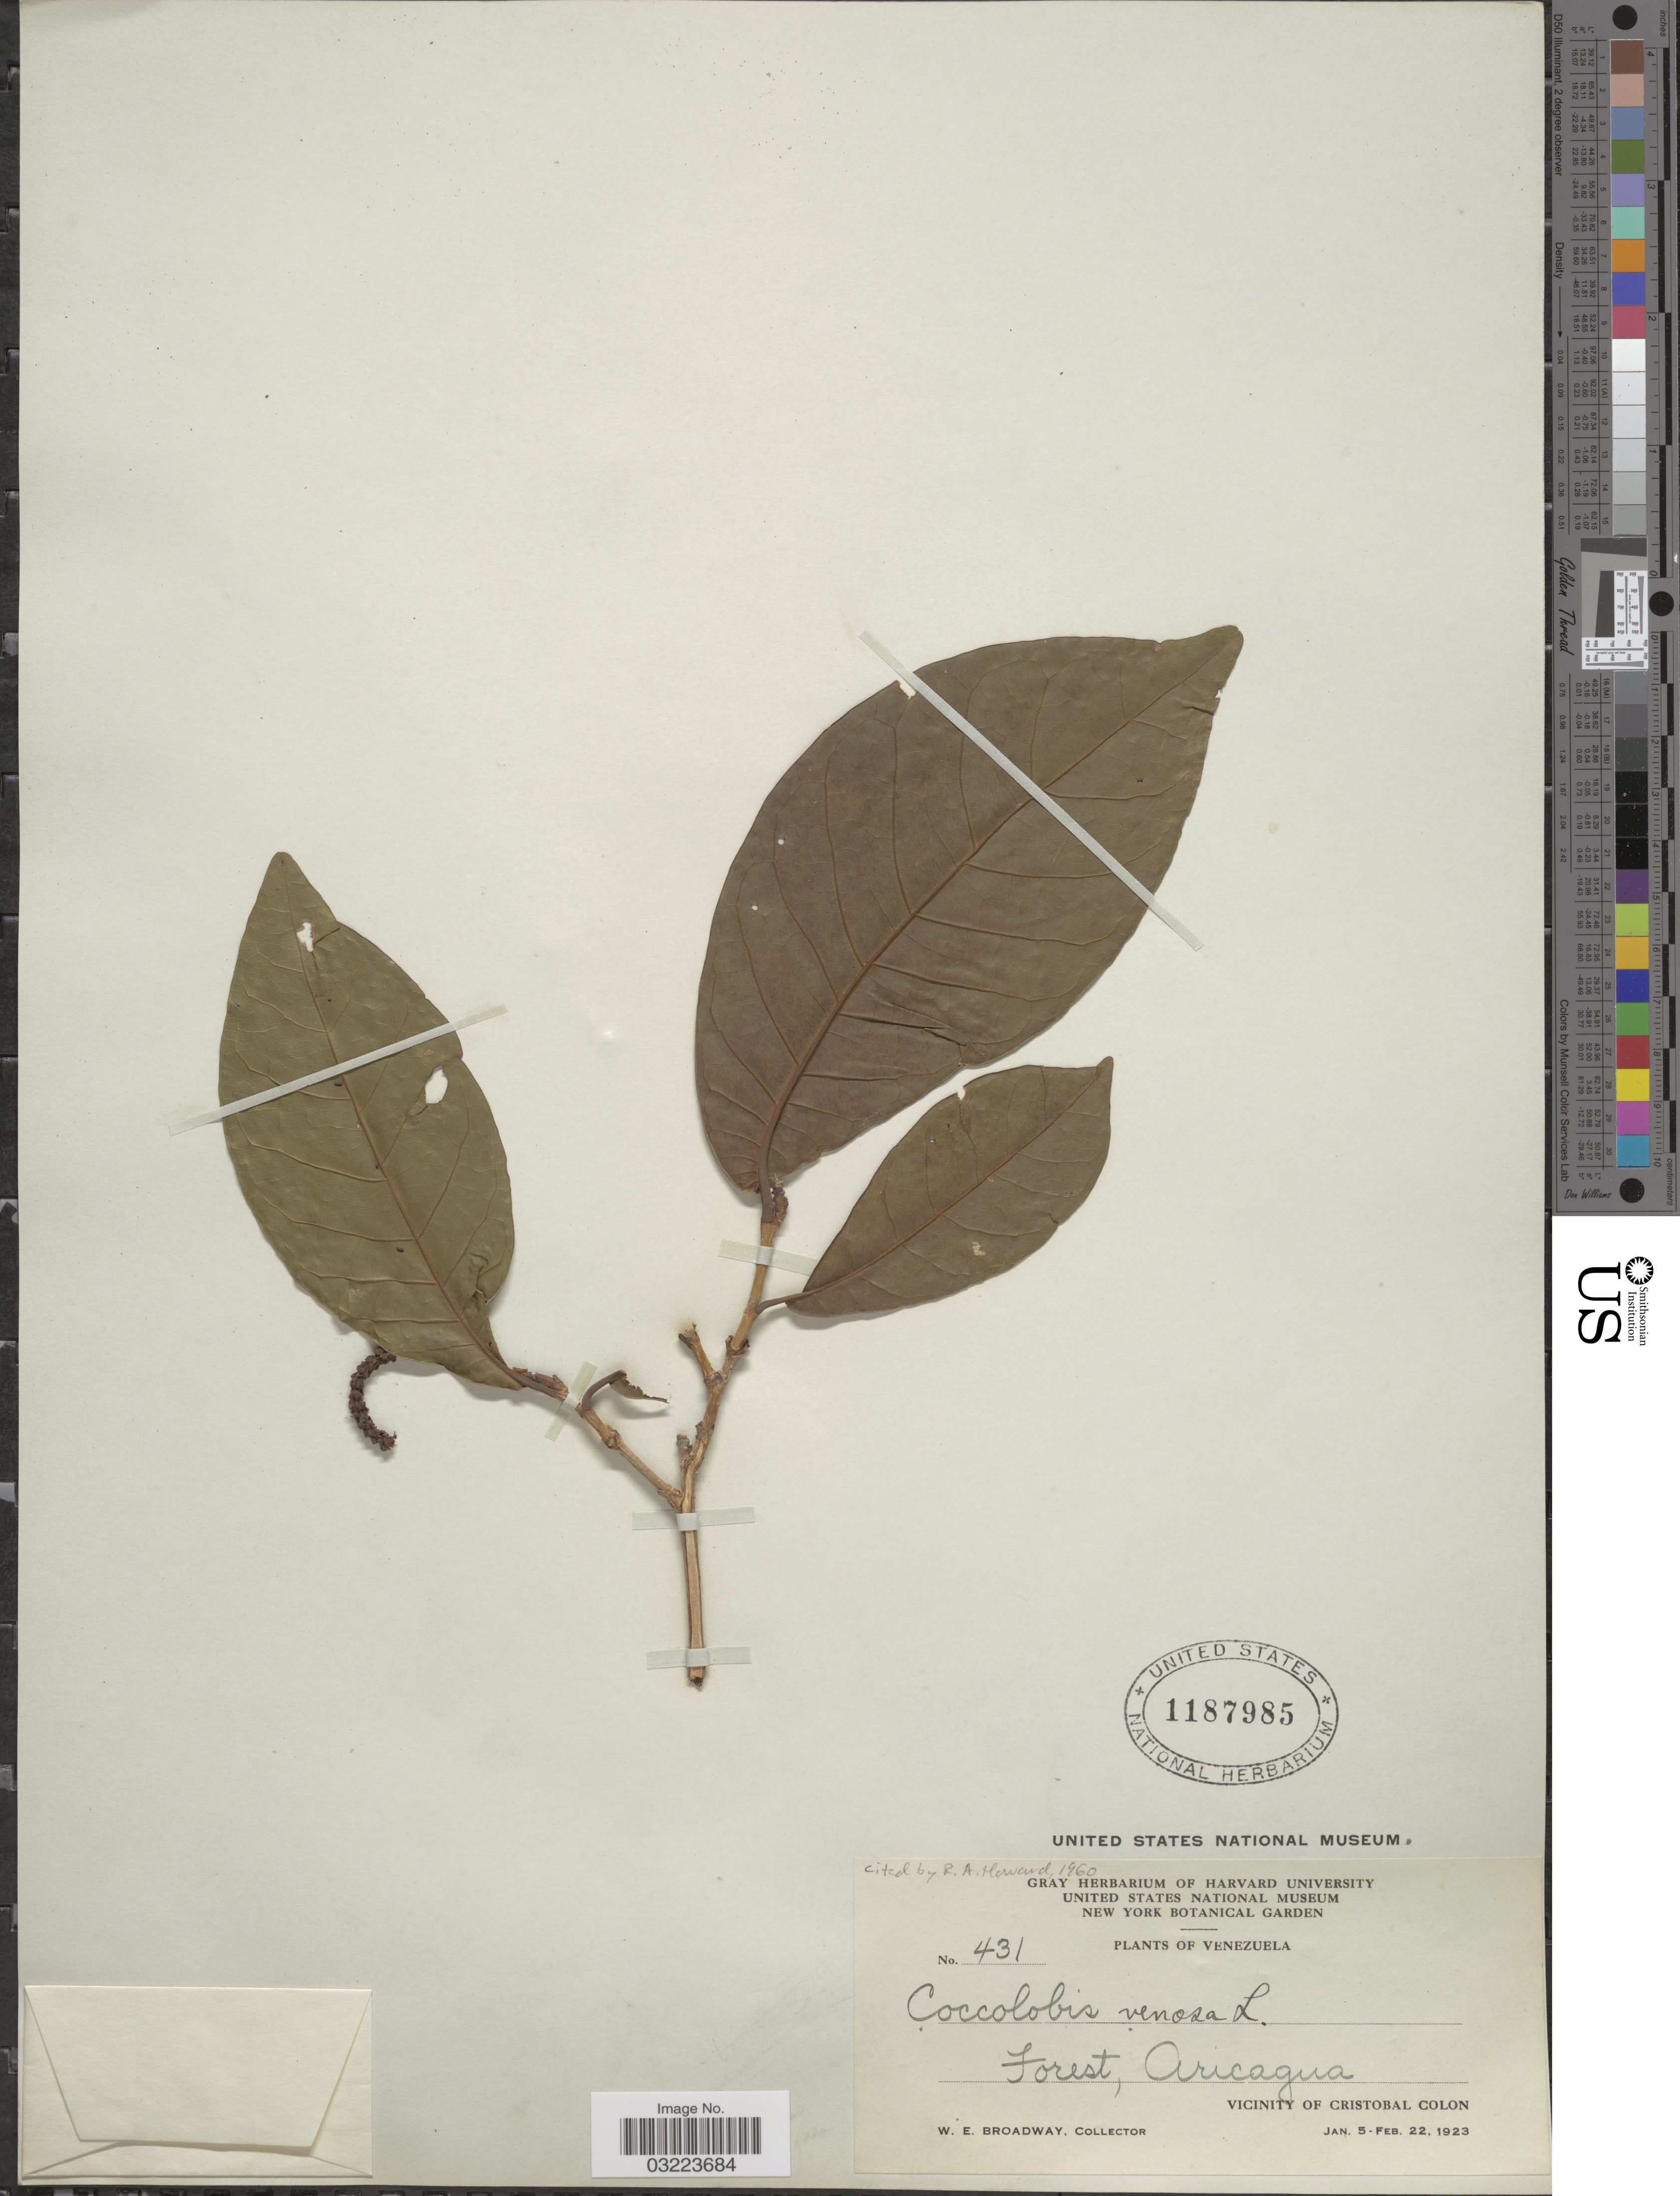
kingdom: Plantae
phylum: Tracheophyta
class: Magnoliopsida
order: Caryophyllales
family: Polygonaceae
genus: Coccoloba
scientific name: Coccoloba venosa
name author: L.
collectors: W. E. Broadway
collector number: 431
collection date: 1923-01-05/1923-02-22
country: Venezuela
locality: Forest, Aricagua. Vicinity of Cristobal Colon.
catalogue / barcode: US 1187985